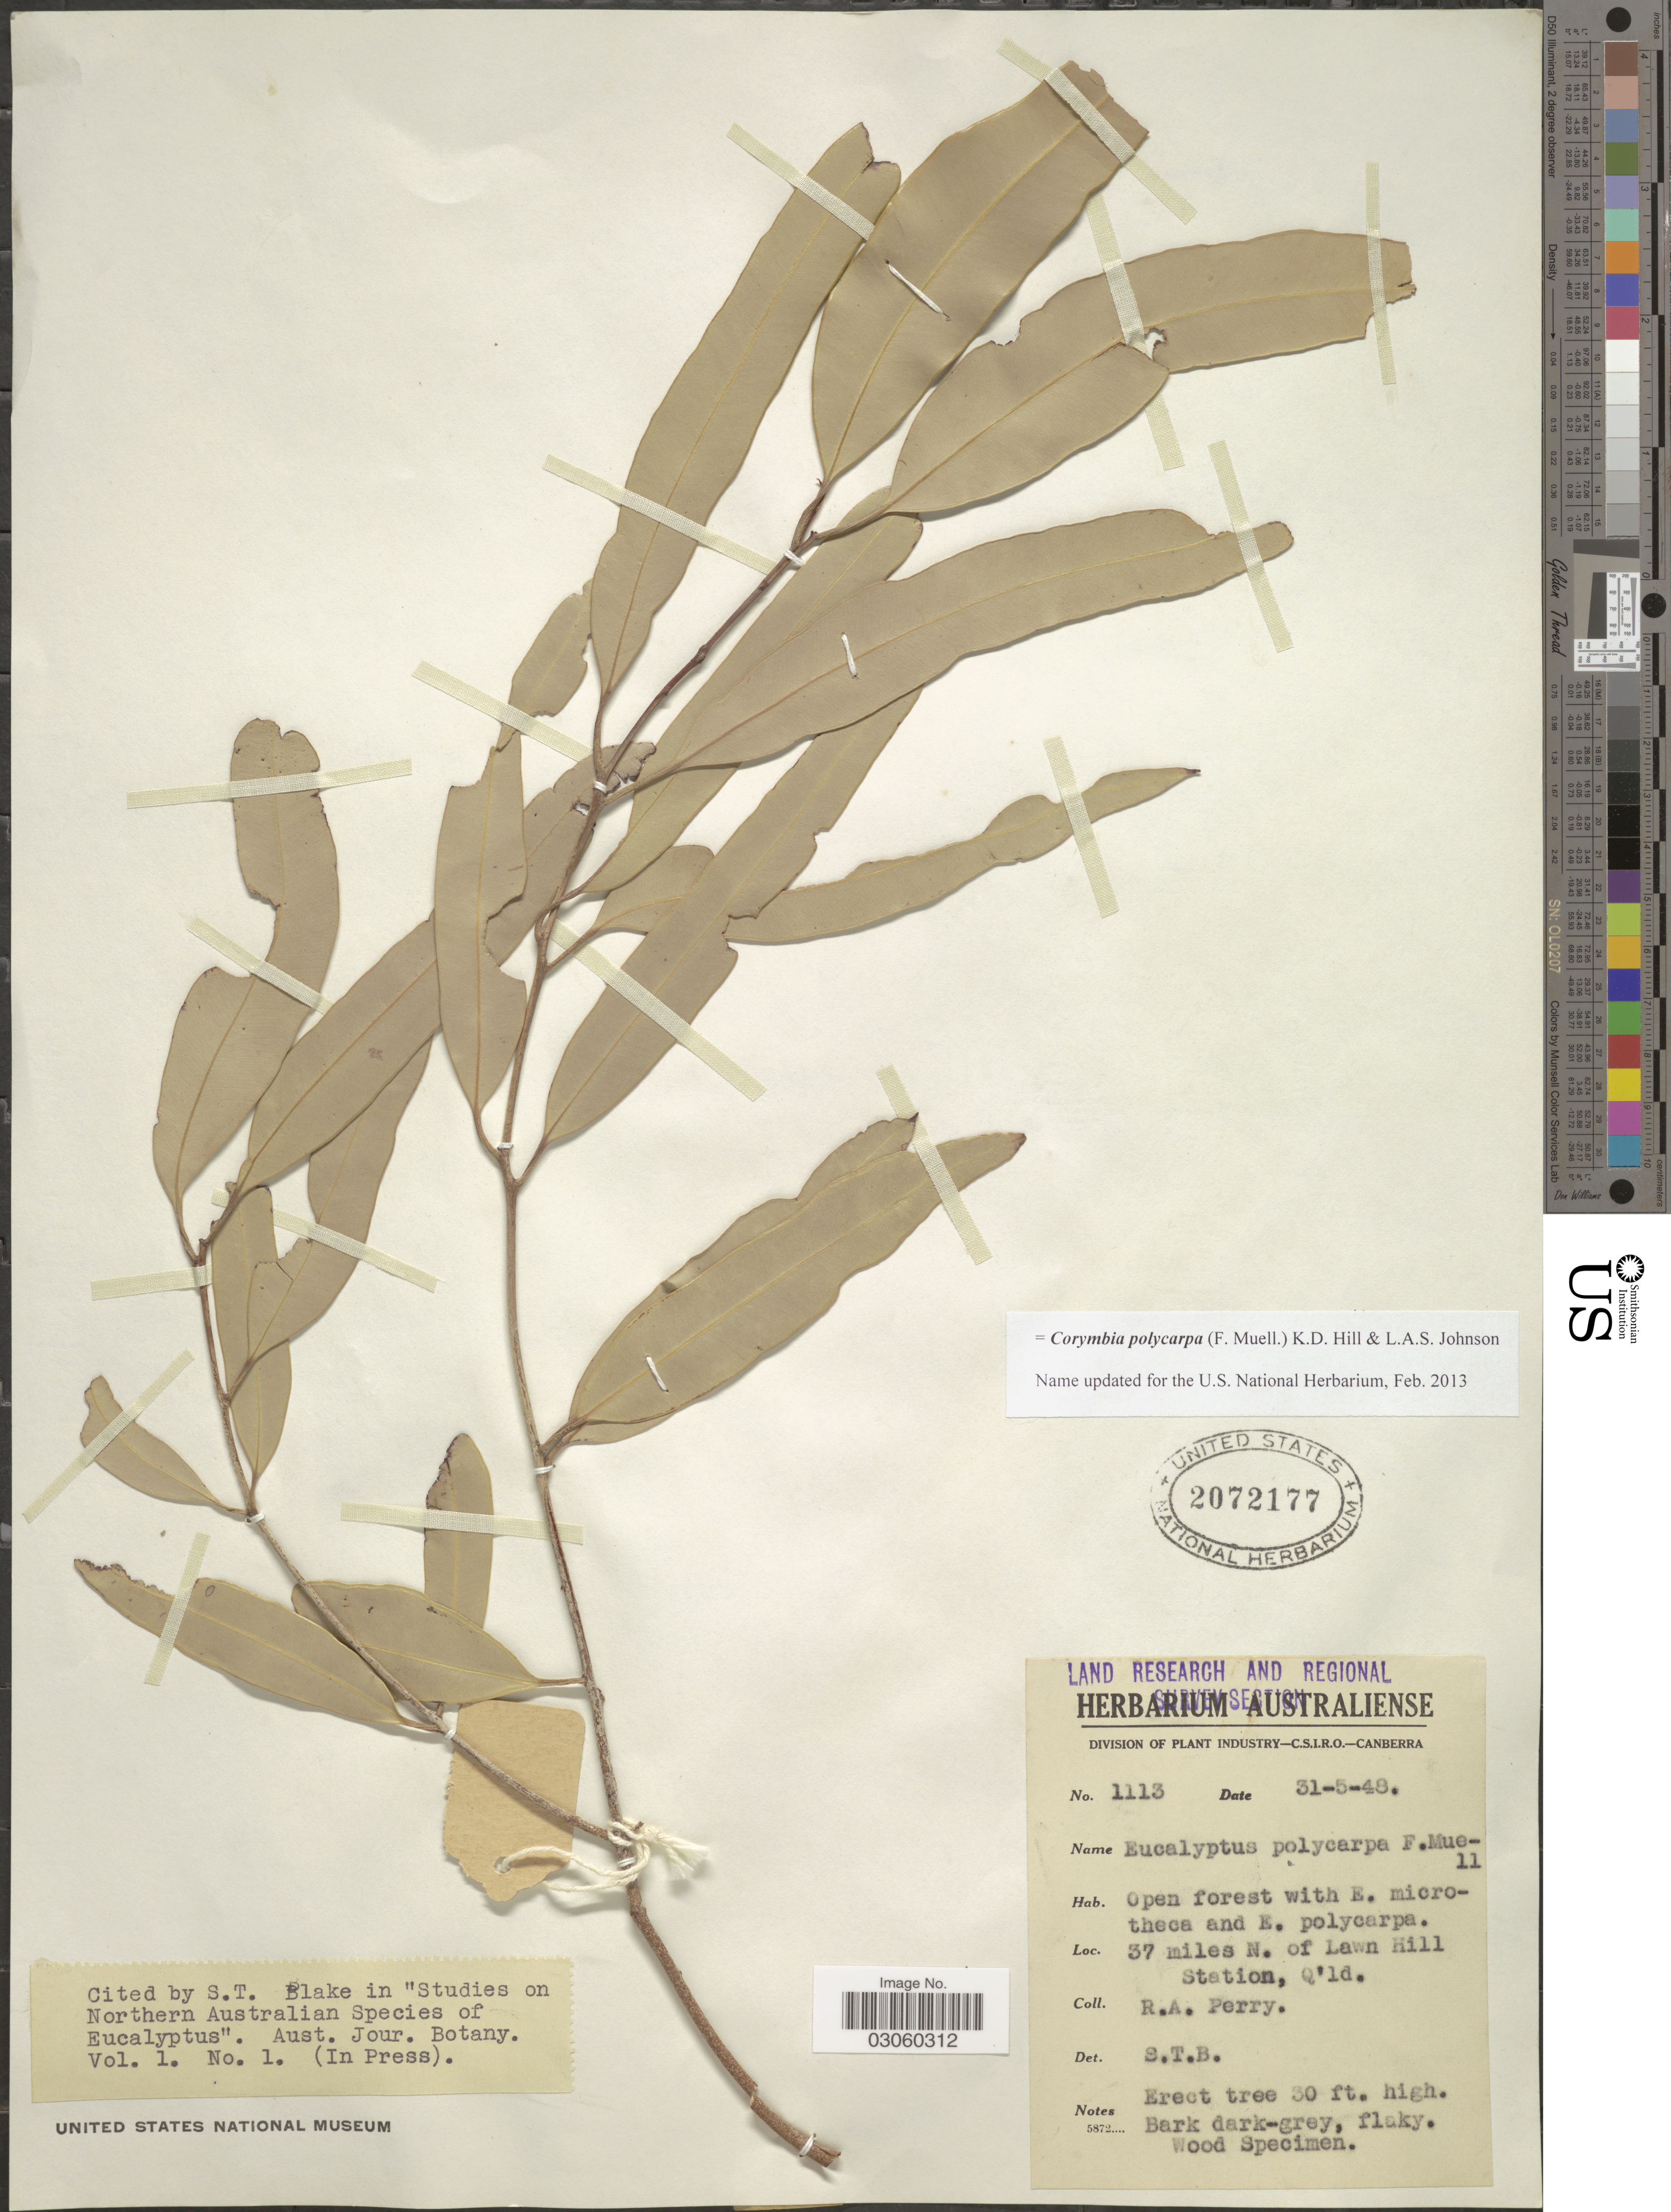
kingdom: Plantae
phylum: Tracheophyta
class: Magnoliopsida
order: Myrtales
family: Myrtaceae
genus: Corymbia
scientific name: Corymbia polycarpa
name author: (F. Muell.) K.D. Hill & L.A.S. Johnson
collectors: Perry, R. A.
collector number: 1113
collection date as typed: Transcribed d/m/y: 31/5/48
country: Australia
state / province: Queensland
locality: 37 miles N. of Lawn Hill Station, Q'ld.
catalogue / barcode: US 2072177